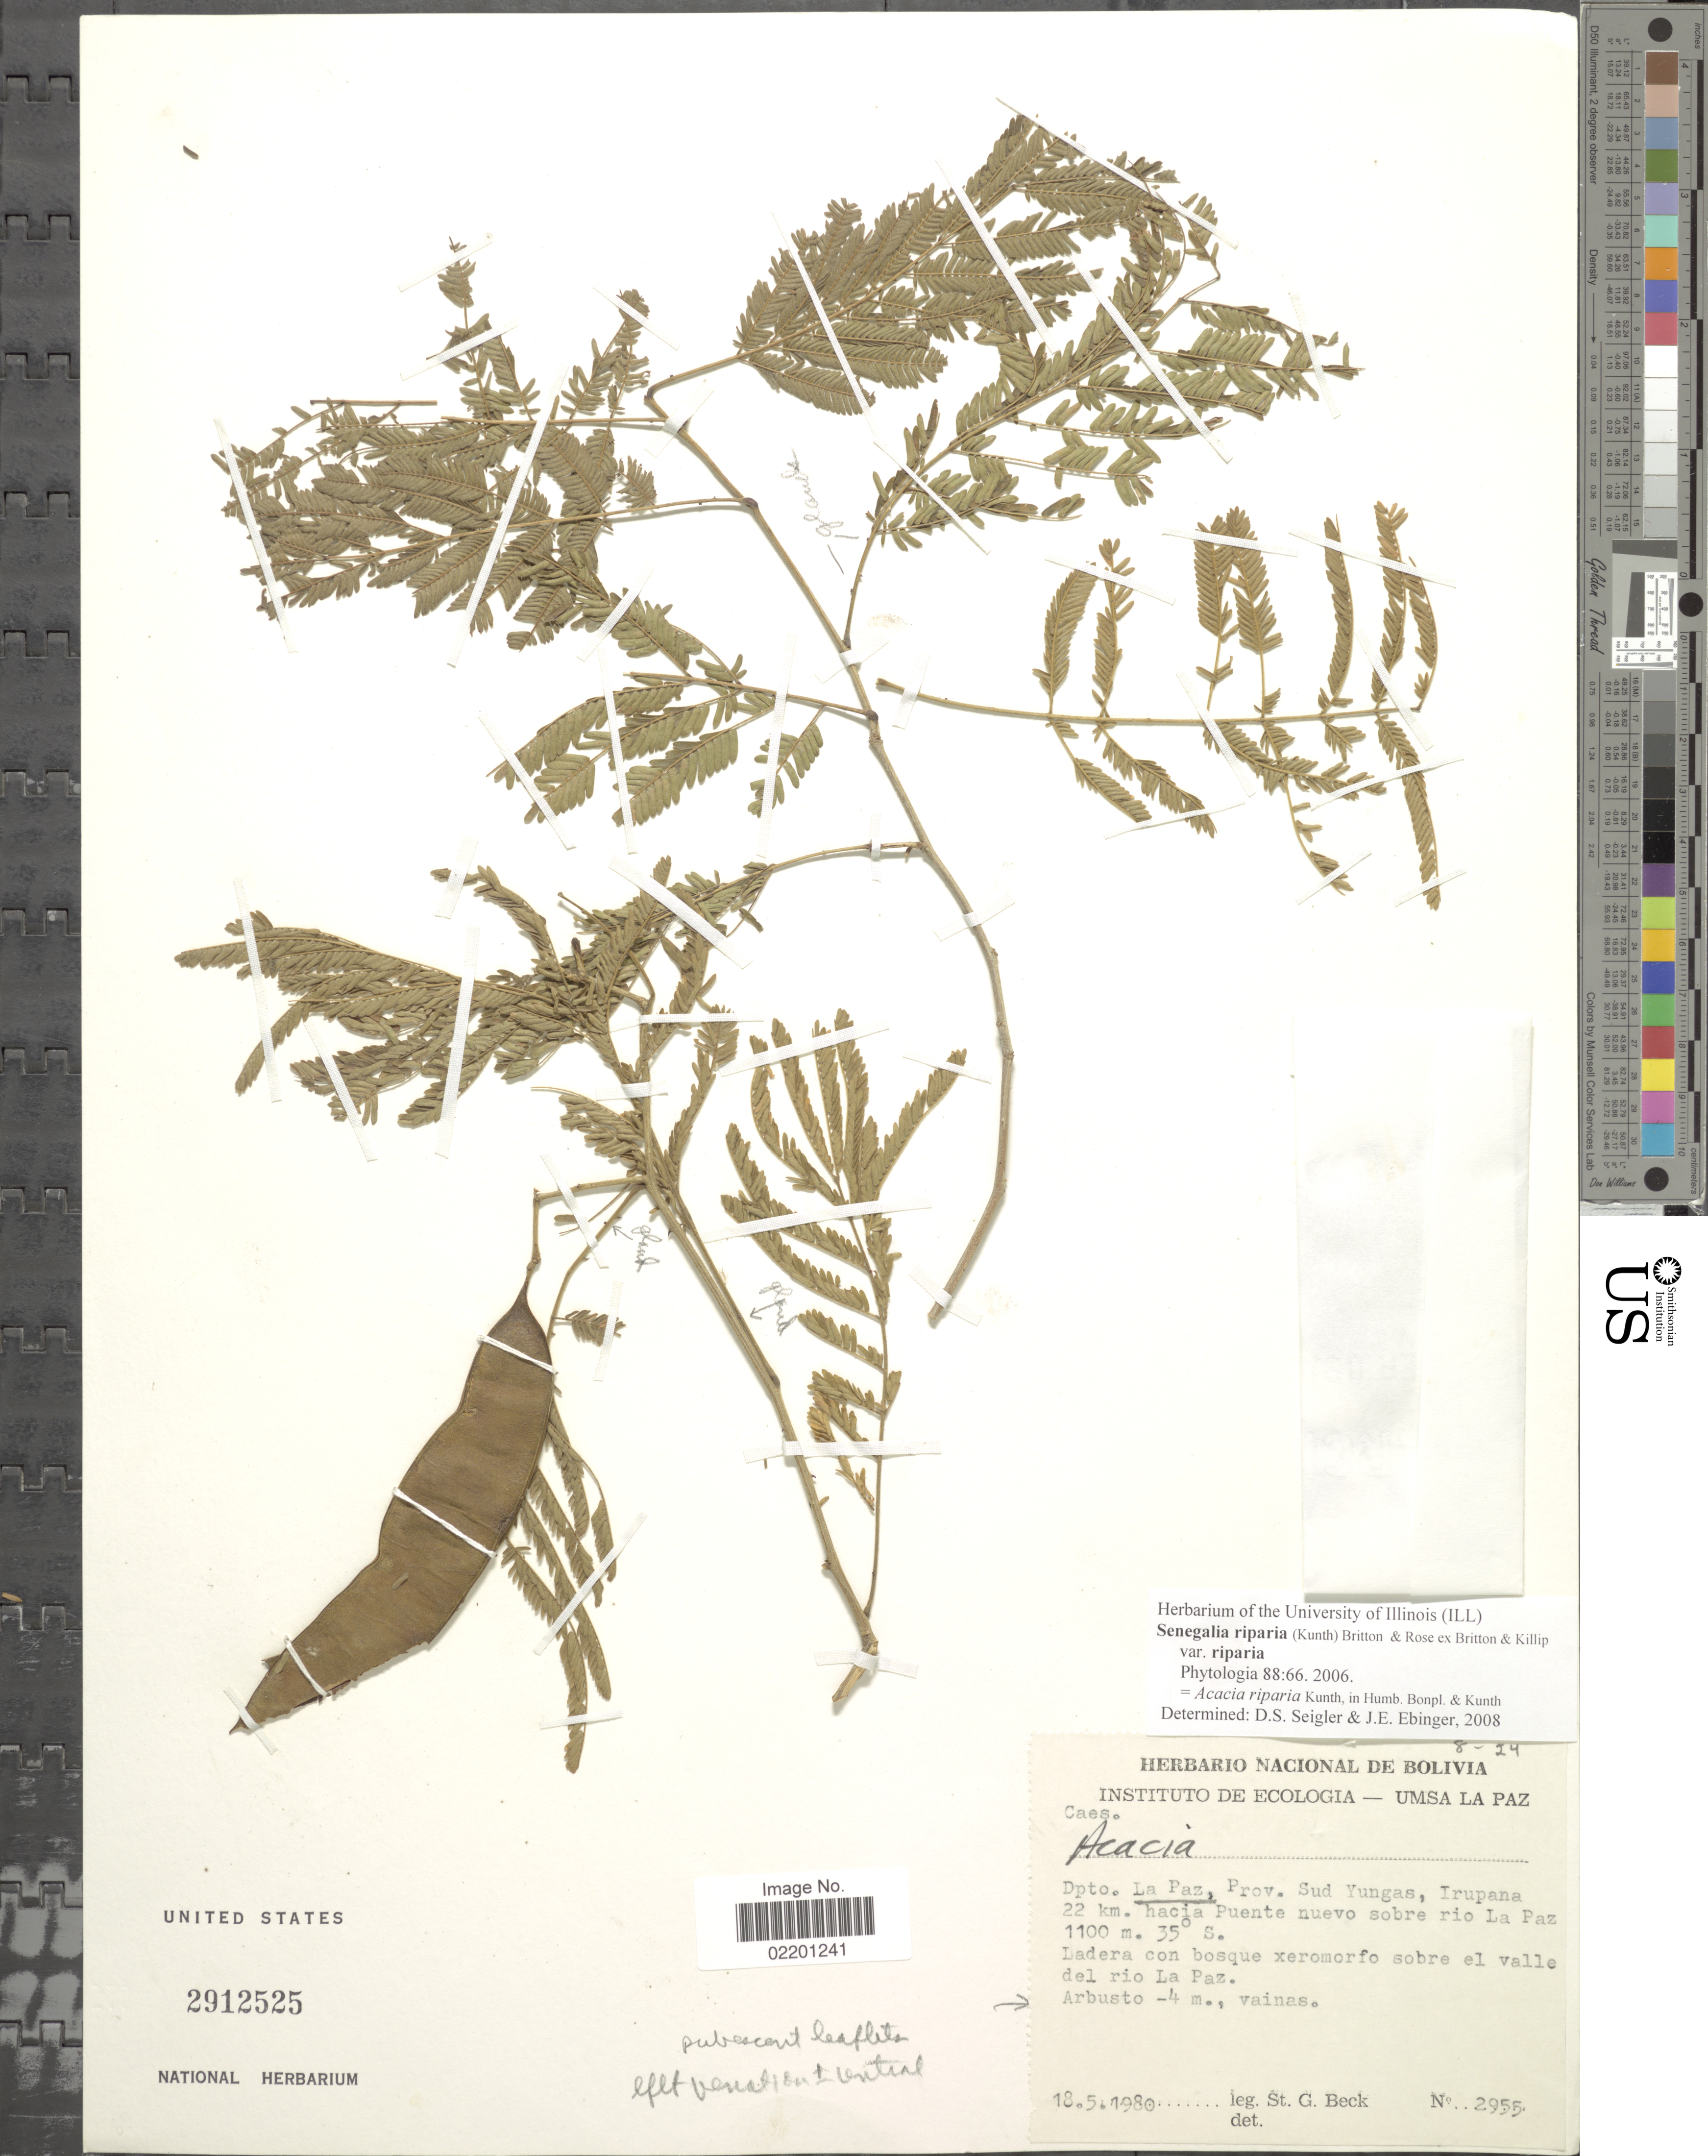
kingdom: Plantae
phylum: Tracheophyta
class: Magnoliopsida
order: Fabales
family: Fabaceae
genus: Senegalia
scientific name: Senegalia riparia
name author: (Kunth) Britton & Rose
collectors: S. G. Beck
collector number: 2955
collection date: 1980-05-18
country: Bolivia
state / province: La Paz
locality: Dpto. La Paz, Prov. Sud Yungas, Irupana 22 km. hacia Puente nuevo sobre rio La Paz. Ladera con bosque xeromorfo sobre el valle del rio La Paz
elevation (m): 1100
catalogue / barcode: US 2912525